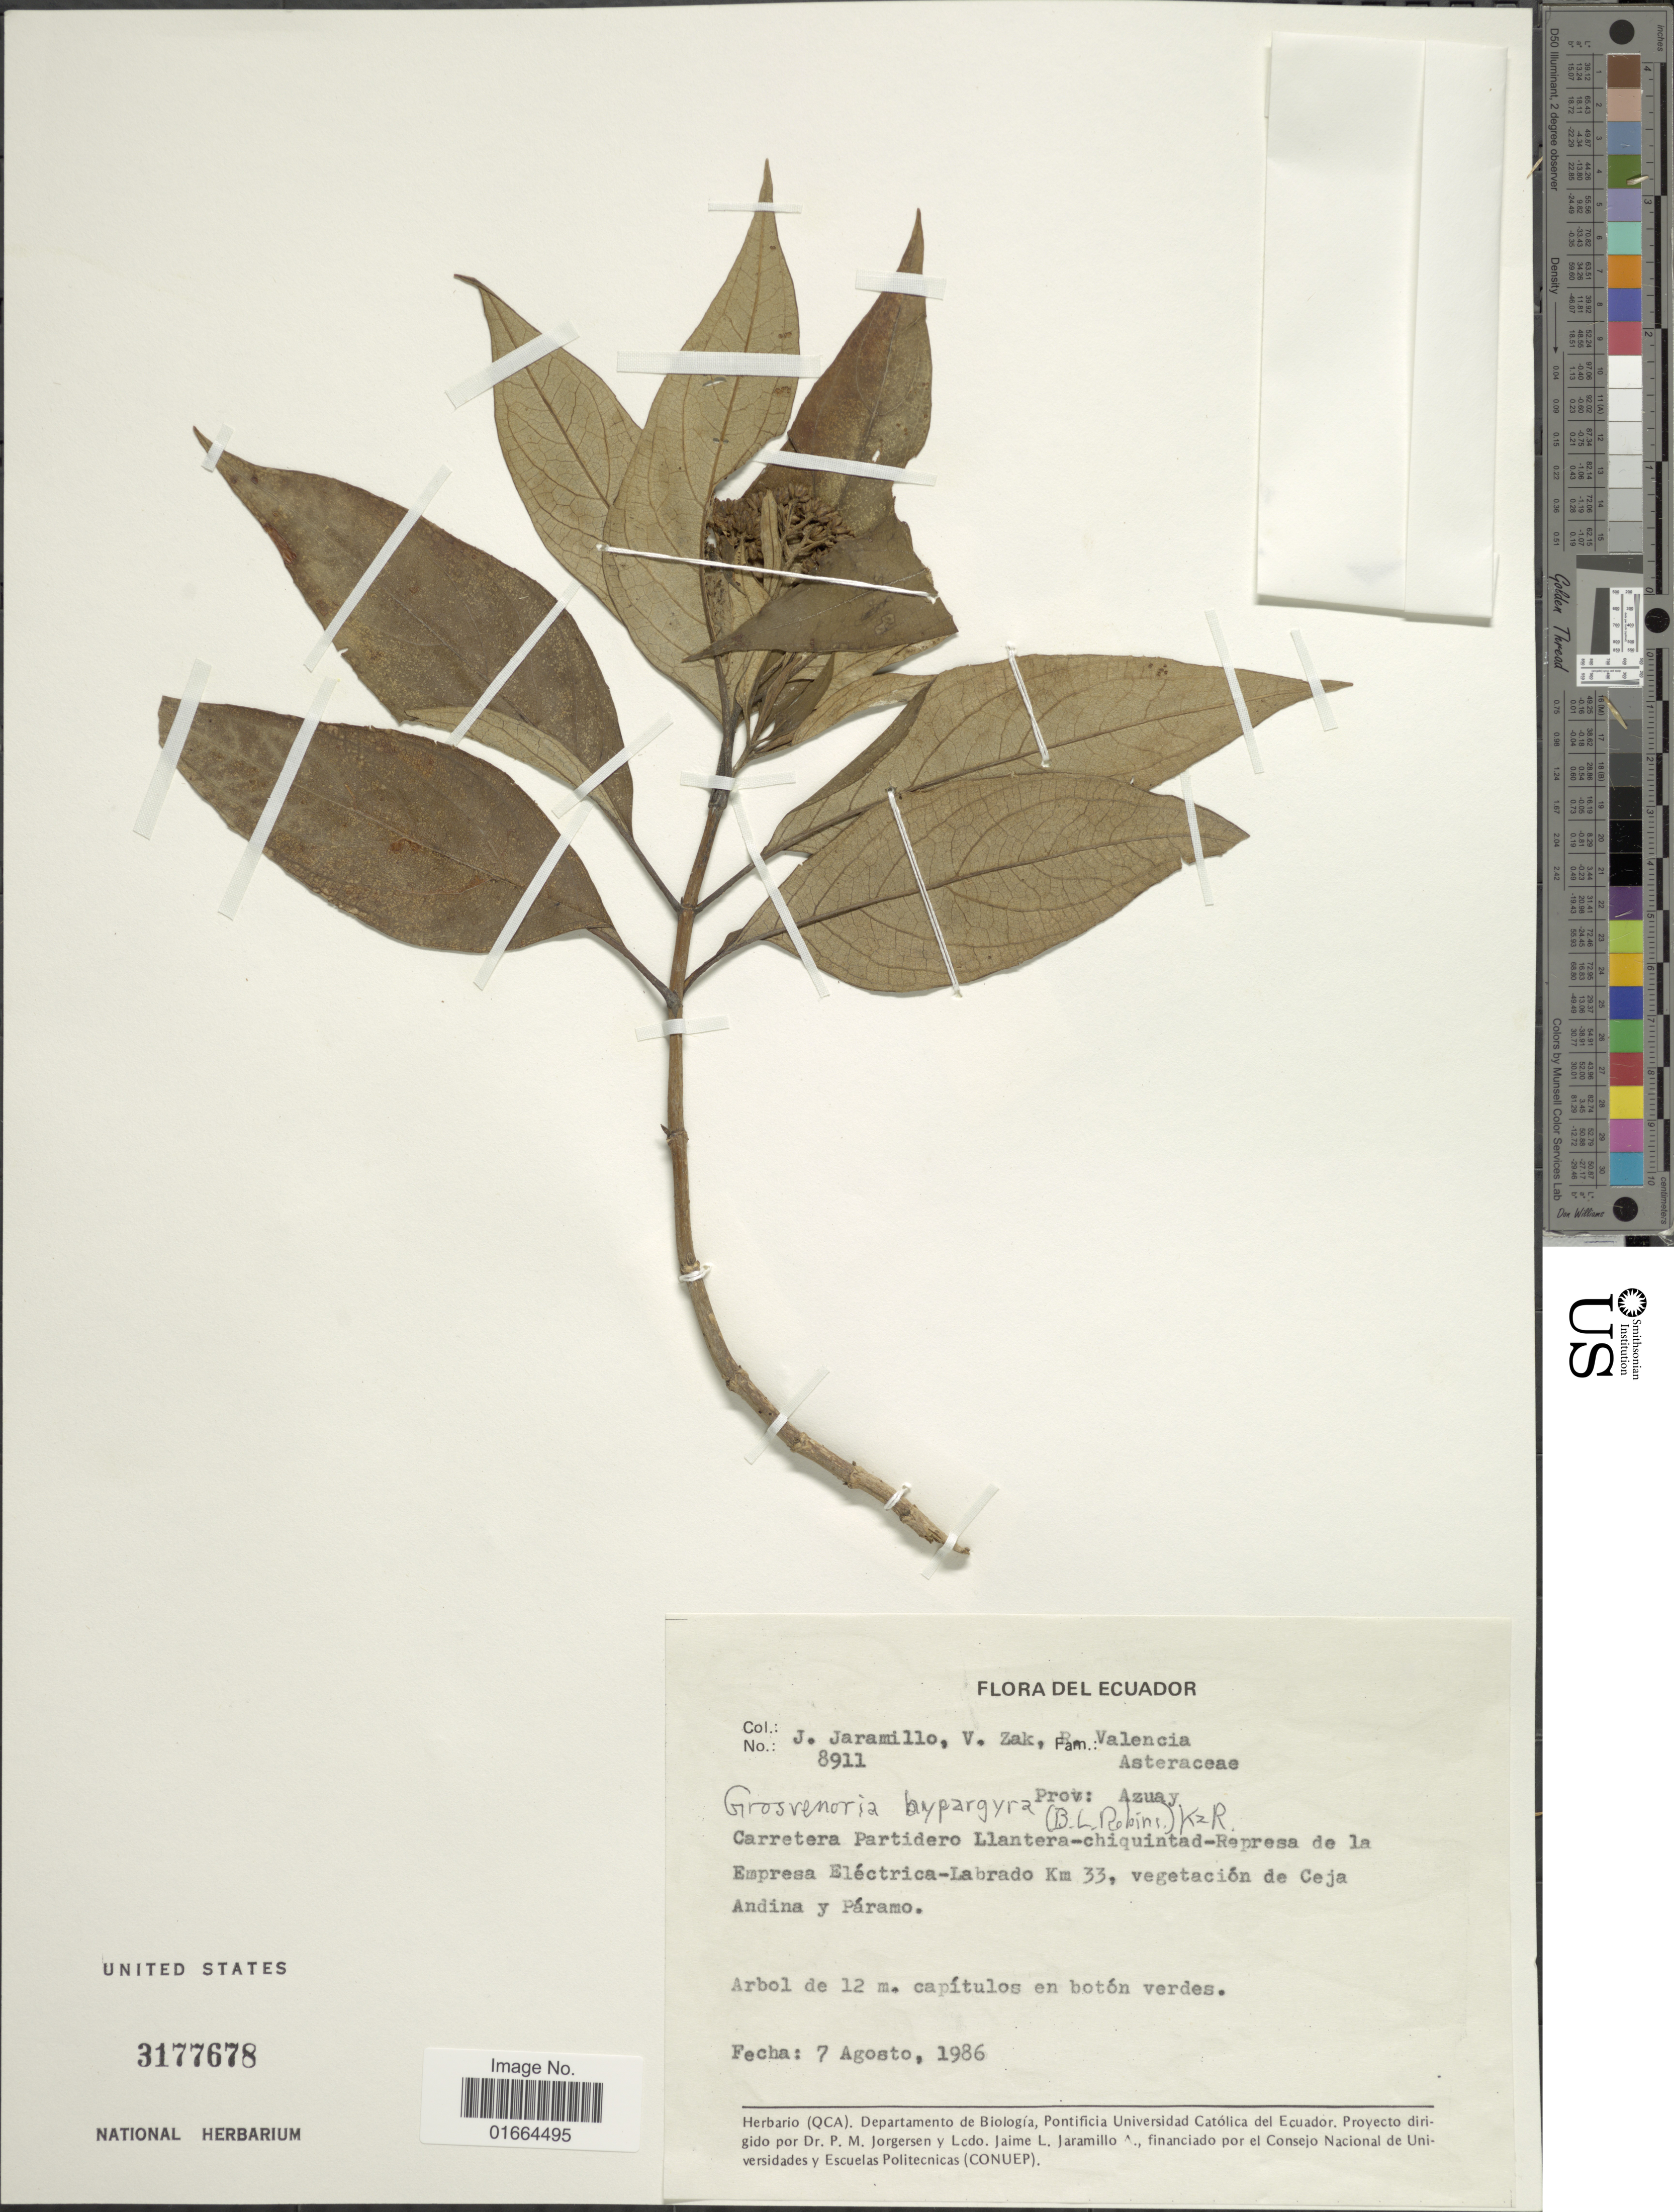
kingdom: Plantae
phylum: Tracheophyta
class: Magnoliopsida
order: Asterales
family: Asteraceae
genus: Grosvenoria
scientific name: Grosvenoria hypargyra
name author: (B.L. Rob.) R.M. King & H. Rob.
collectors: J. Jaramillo, V. Zak & R. Valencia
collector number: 8911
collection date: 1986-08-07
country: Ecuador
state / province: Azuay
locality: Prov.: Azuay, Carretera Partidero Llantera-chiquintad-Represa de la Emprese Electrica-Labrado Km 33, vegetacion de Ceja Andina y Paramo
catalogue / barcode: US 3177678